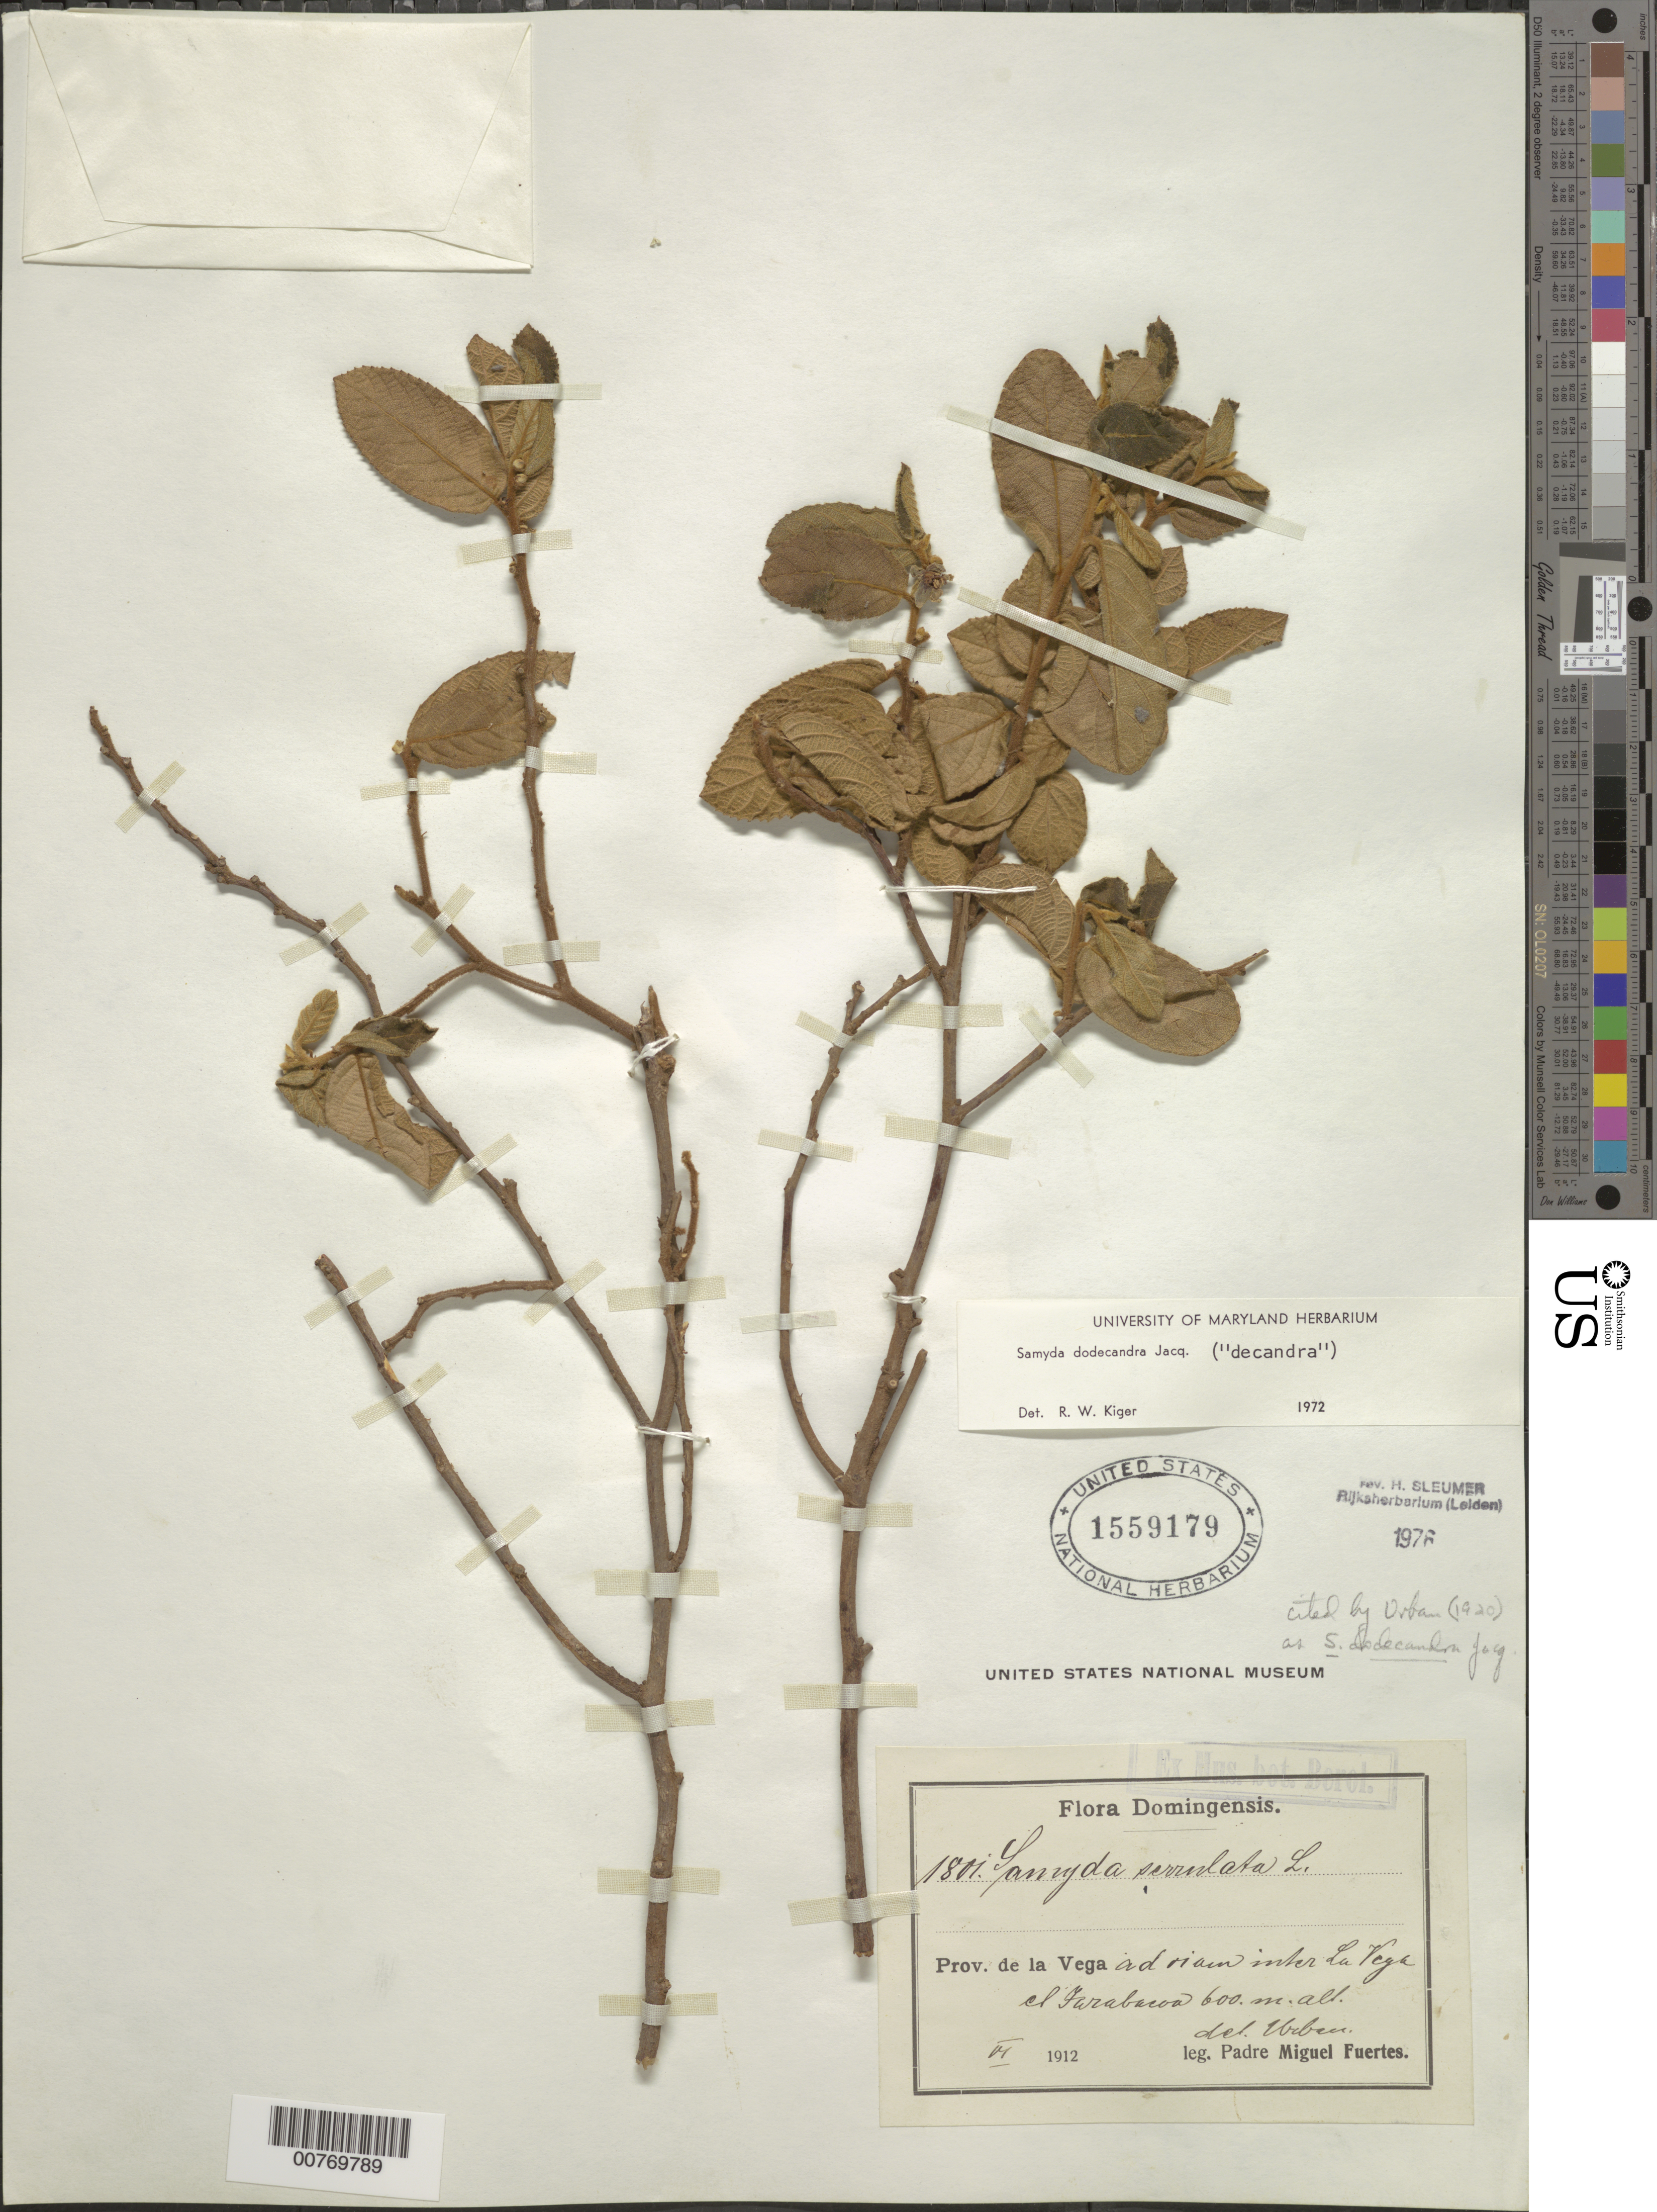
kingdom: Plantae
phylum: Tracheophyta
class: Magnoliopsida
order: Malpighiales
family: Salicaceae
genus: Casearia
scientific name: Casearia dodecandra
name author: (Jacq.) T. Samar. & M.H. Alford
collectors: M. D. Fuertes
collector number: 1801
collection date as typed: Jun 1912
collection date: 1912-06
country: Dominican Republic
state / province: La Vega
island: Hispaniola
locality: ad vian inler La Vega el Jarabacoa.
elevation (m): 600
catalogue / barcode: US 1559179